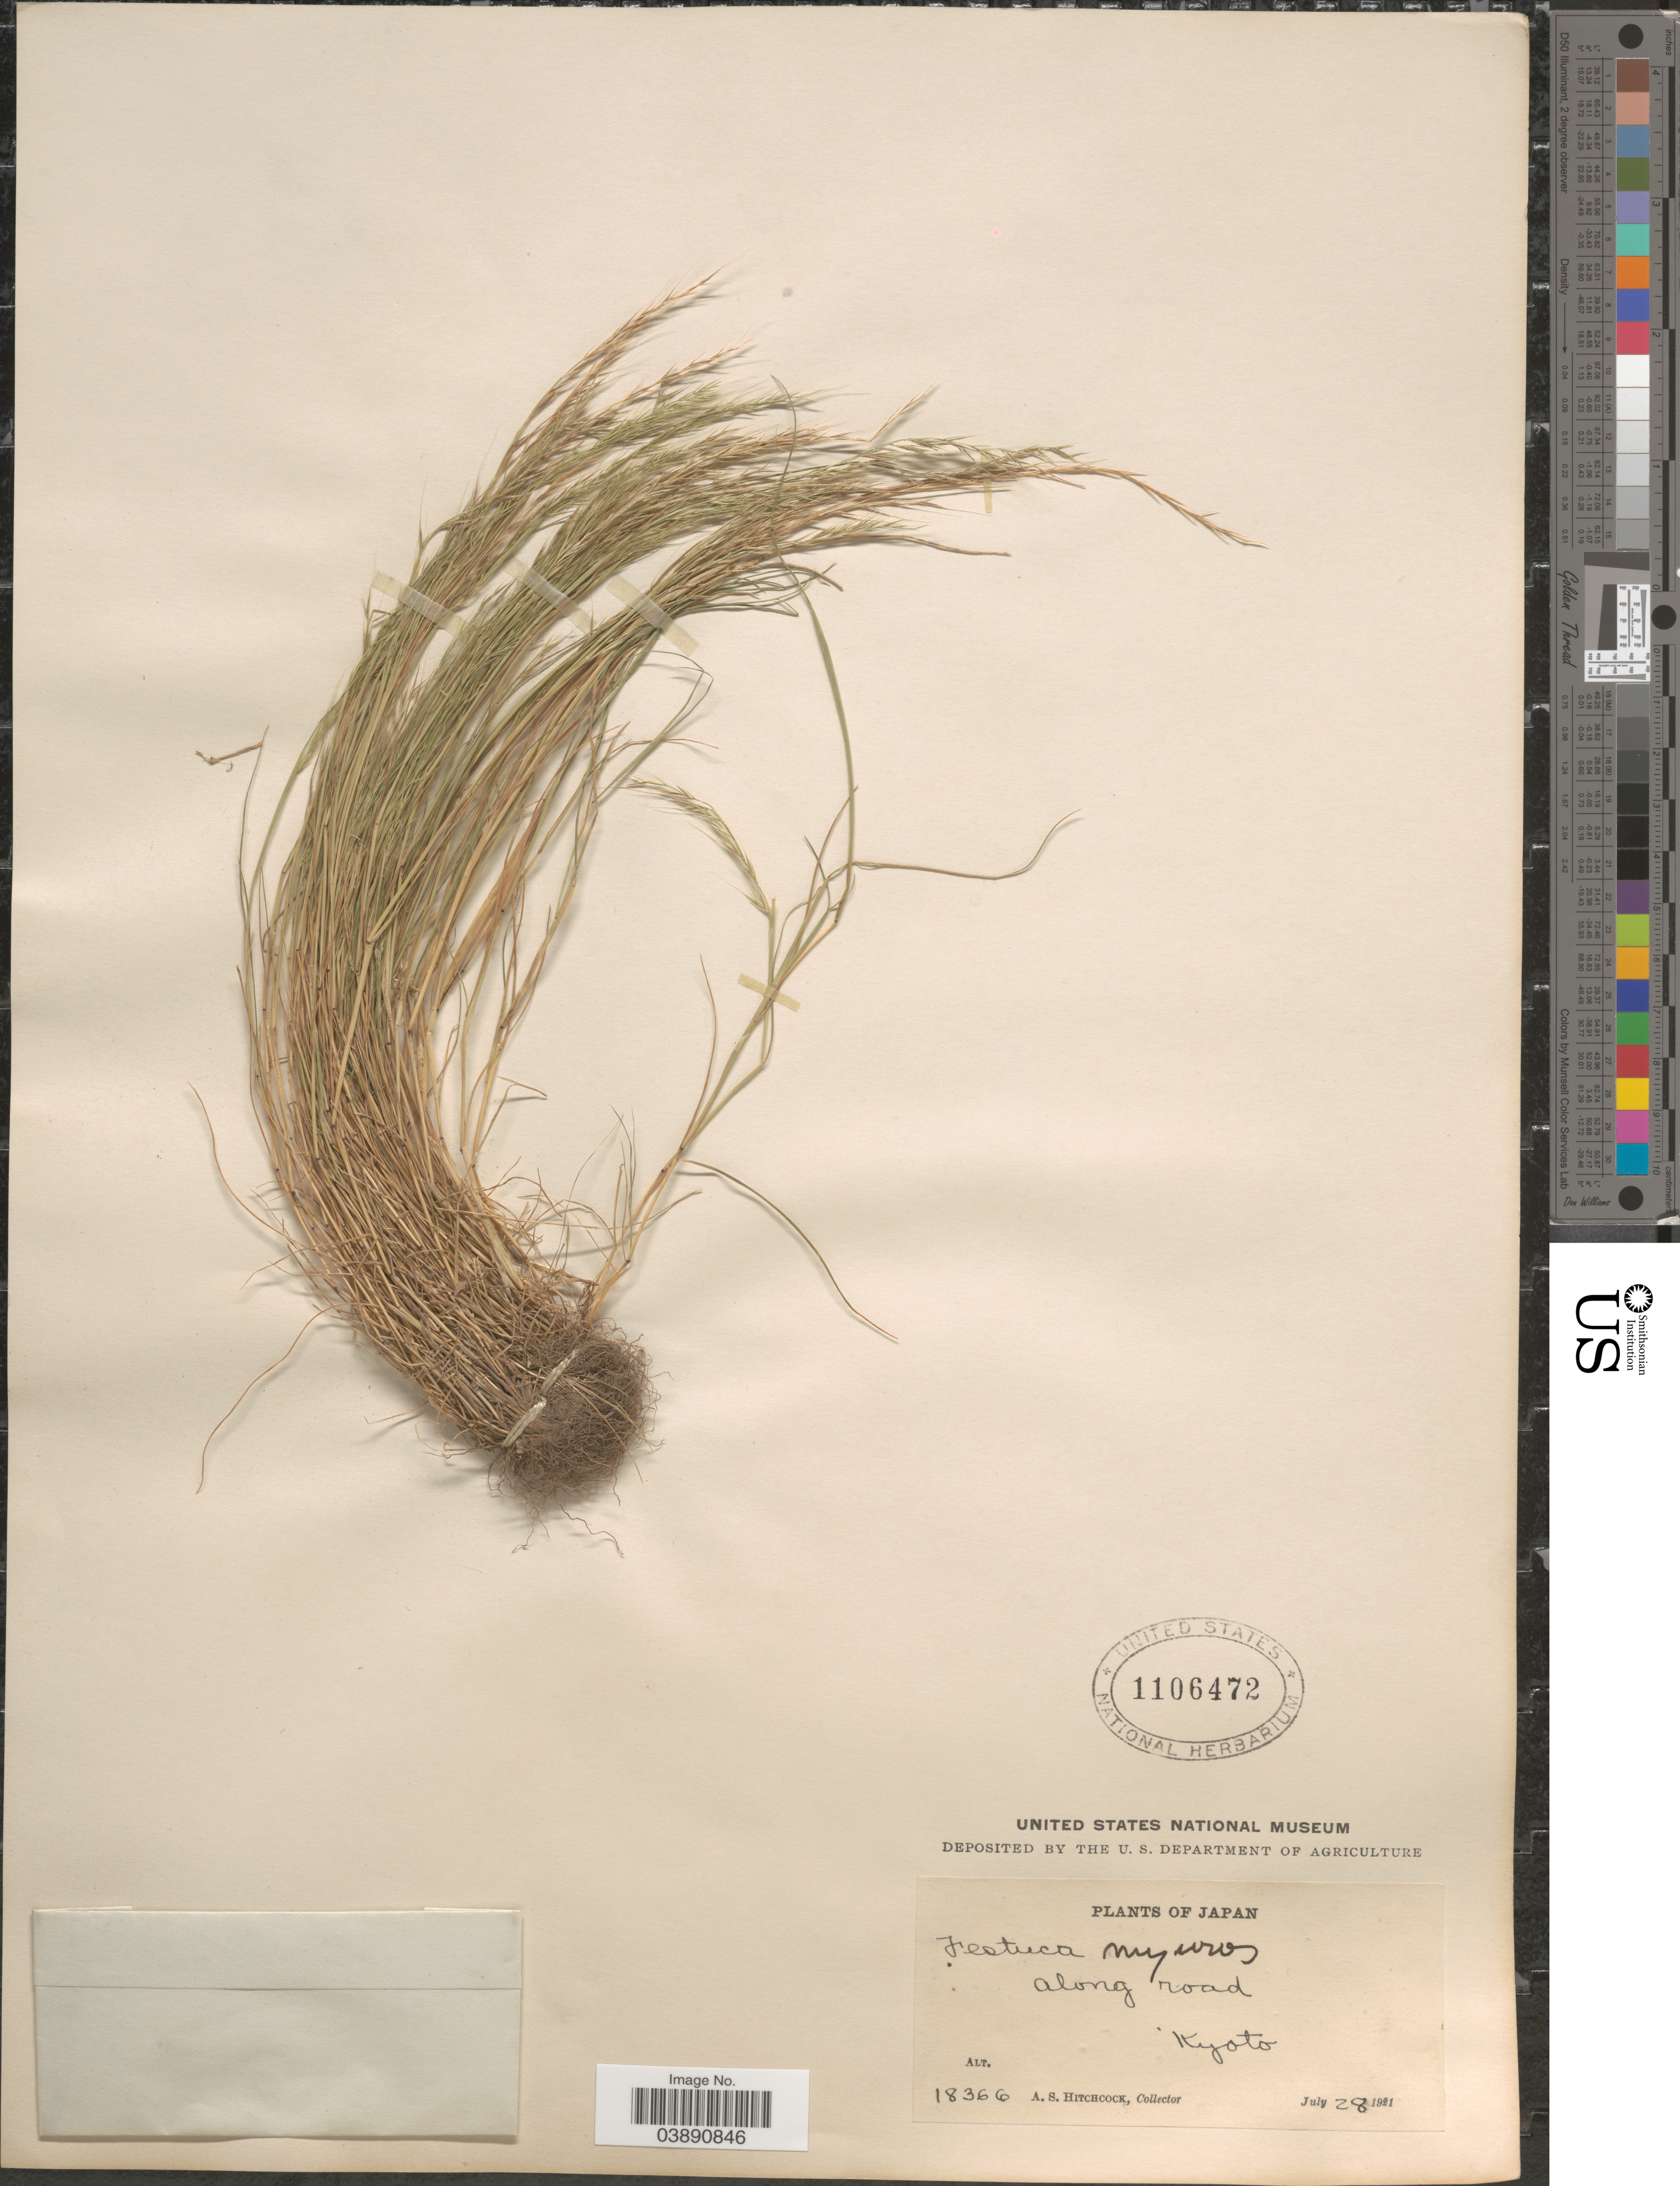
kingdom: Plantae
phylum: Tracheophyta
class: Liliopsida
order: Poales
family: Poaceae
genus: Festuca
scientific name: Festuca myuros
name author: L.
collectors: A. S. Hitchcock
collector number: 18366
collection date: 1921-07-28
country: Japan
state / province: Kyoto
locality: Along road.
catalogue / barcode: US 1106472